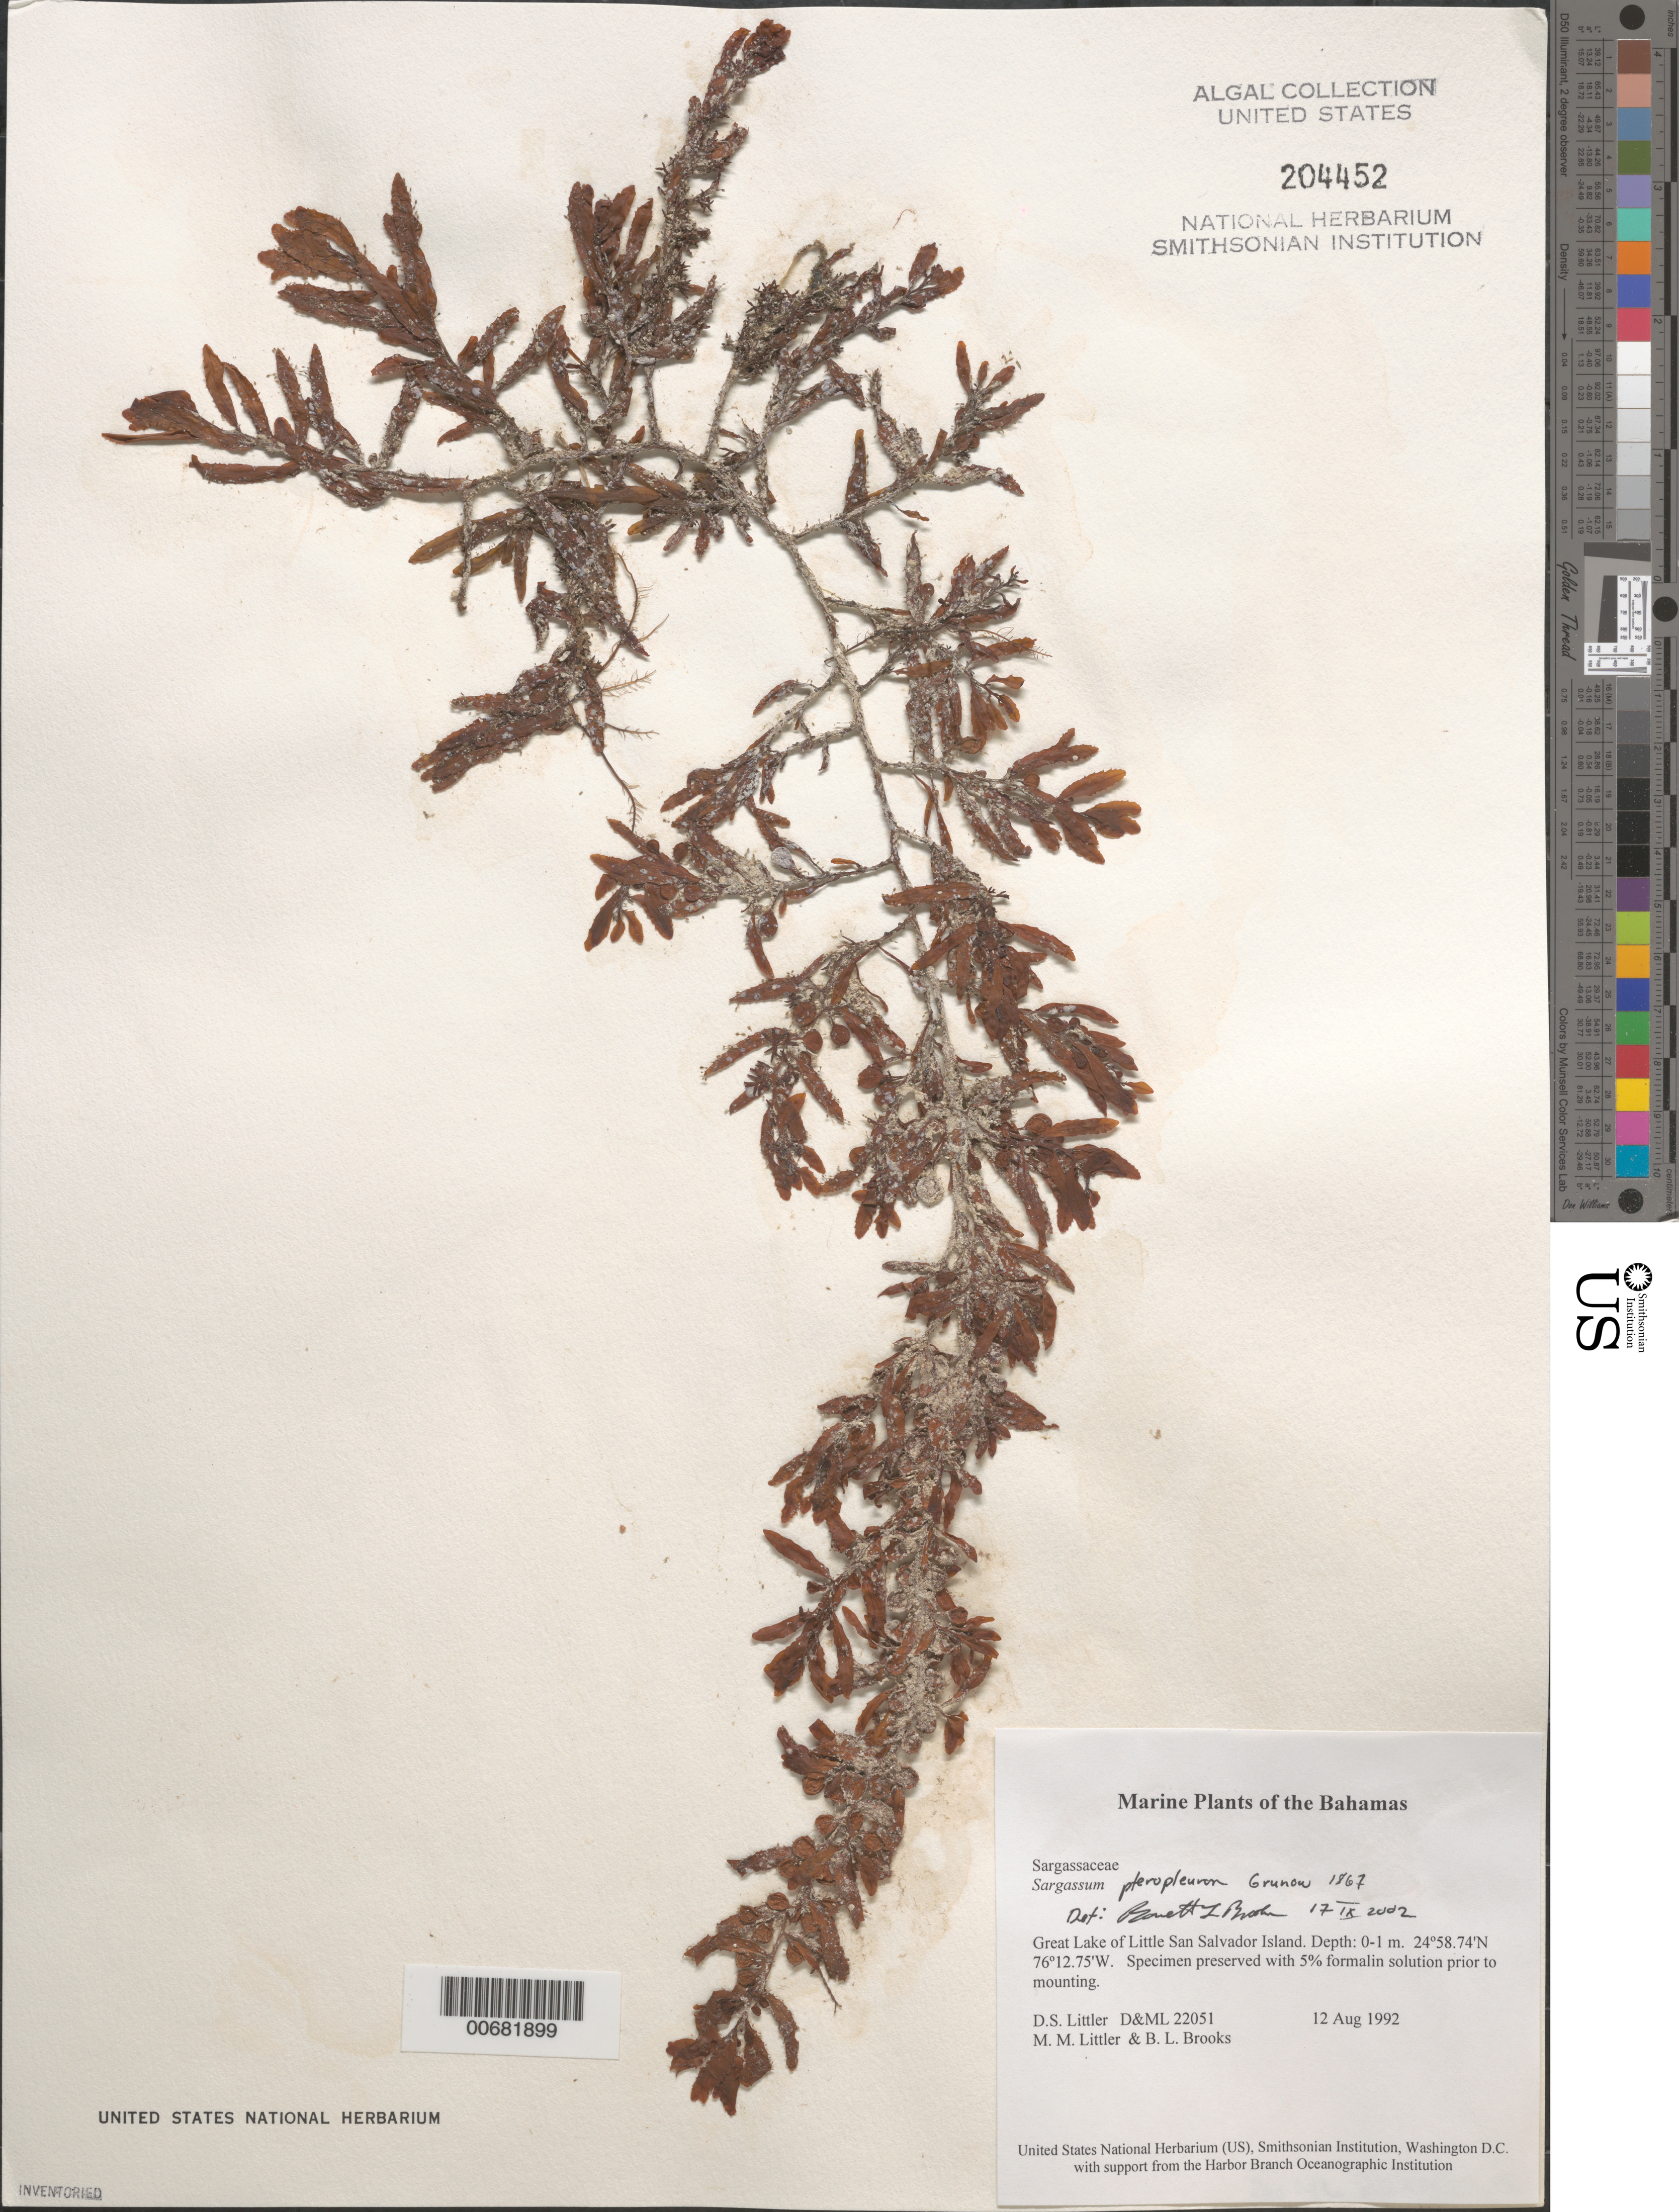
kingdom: Chromista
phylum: Ochrophyta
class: Phaeophyceae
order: Fucales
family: Sargassaceae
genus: Sargassum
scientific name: Sargassum pteropleuron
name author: Grunow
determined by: Brooks, B. L., (BOT), Smithsonian Institution - National Museum of Natural History (UNITED STATES)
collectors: D. S. Littler, M. M. Littler & B. Brooks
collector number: D&ML 22051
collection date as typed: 12 Aug 1992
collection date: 1992-08-12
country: Bahamas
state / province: San Salvador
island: Little San Salvador Island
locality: Great Lake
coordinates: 24 58.74' N, 76 12.75' W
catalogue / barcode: US 204452